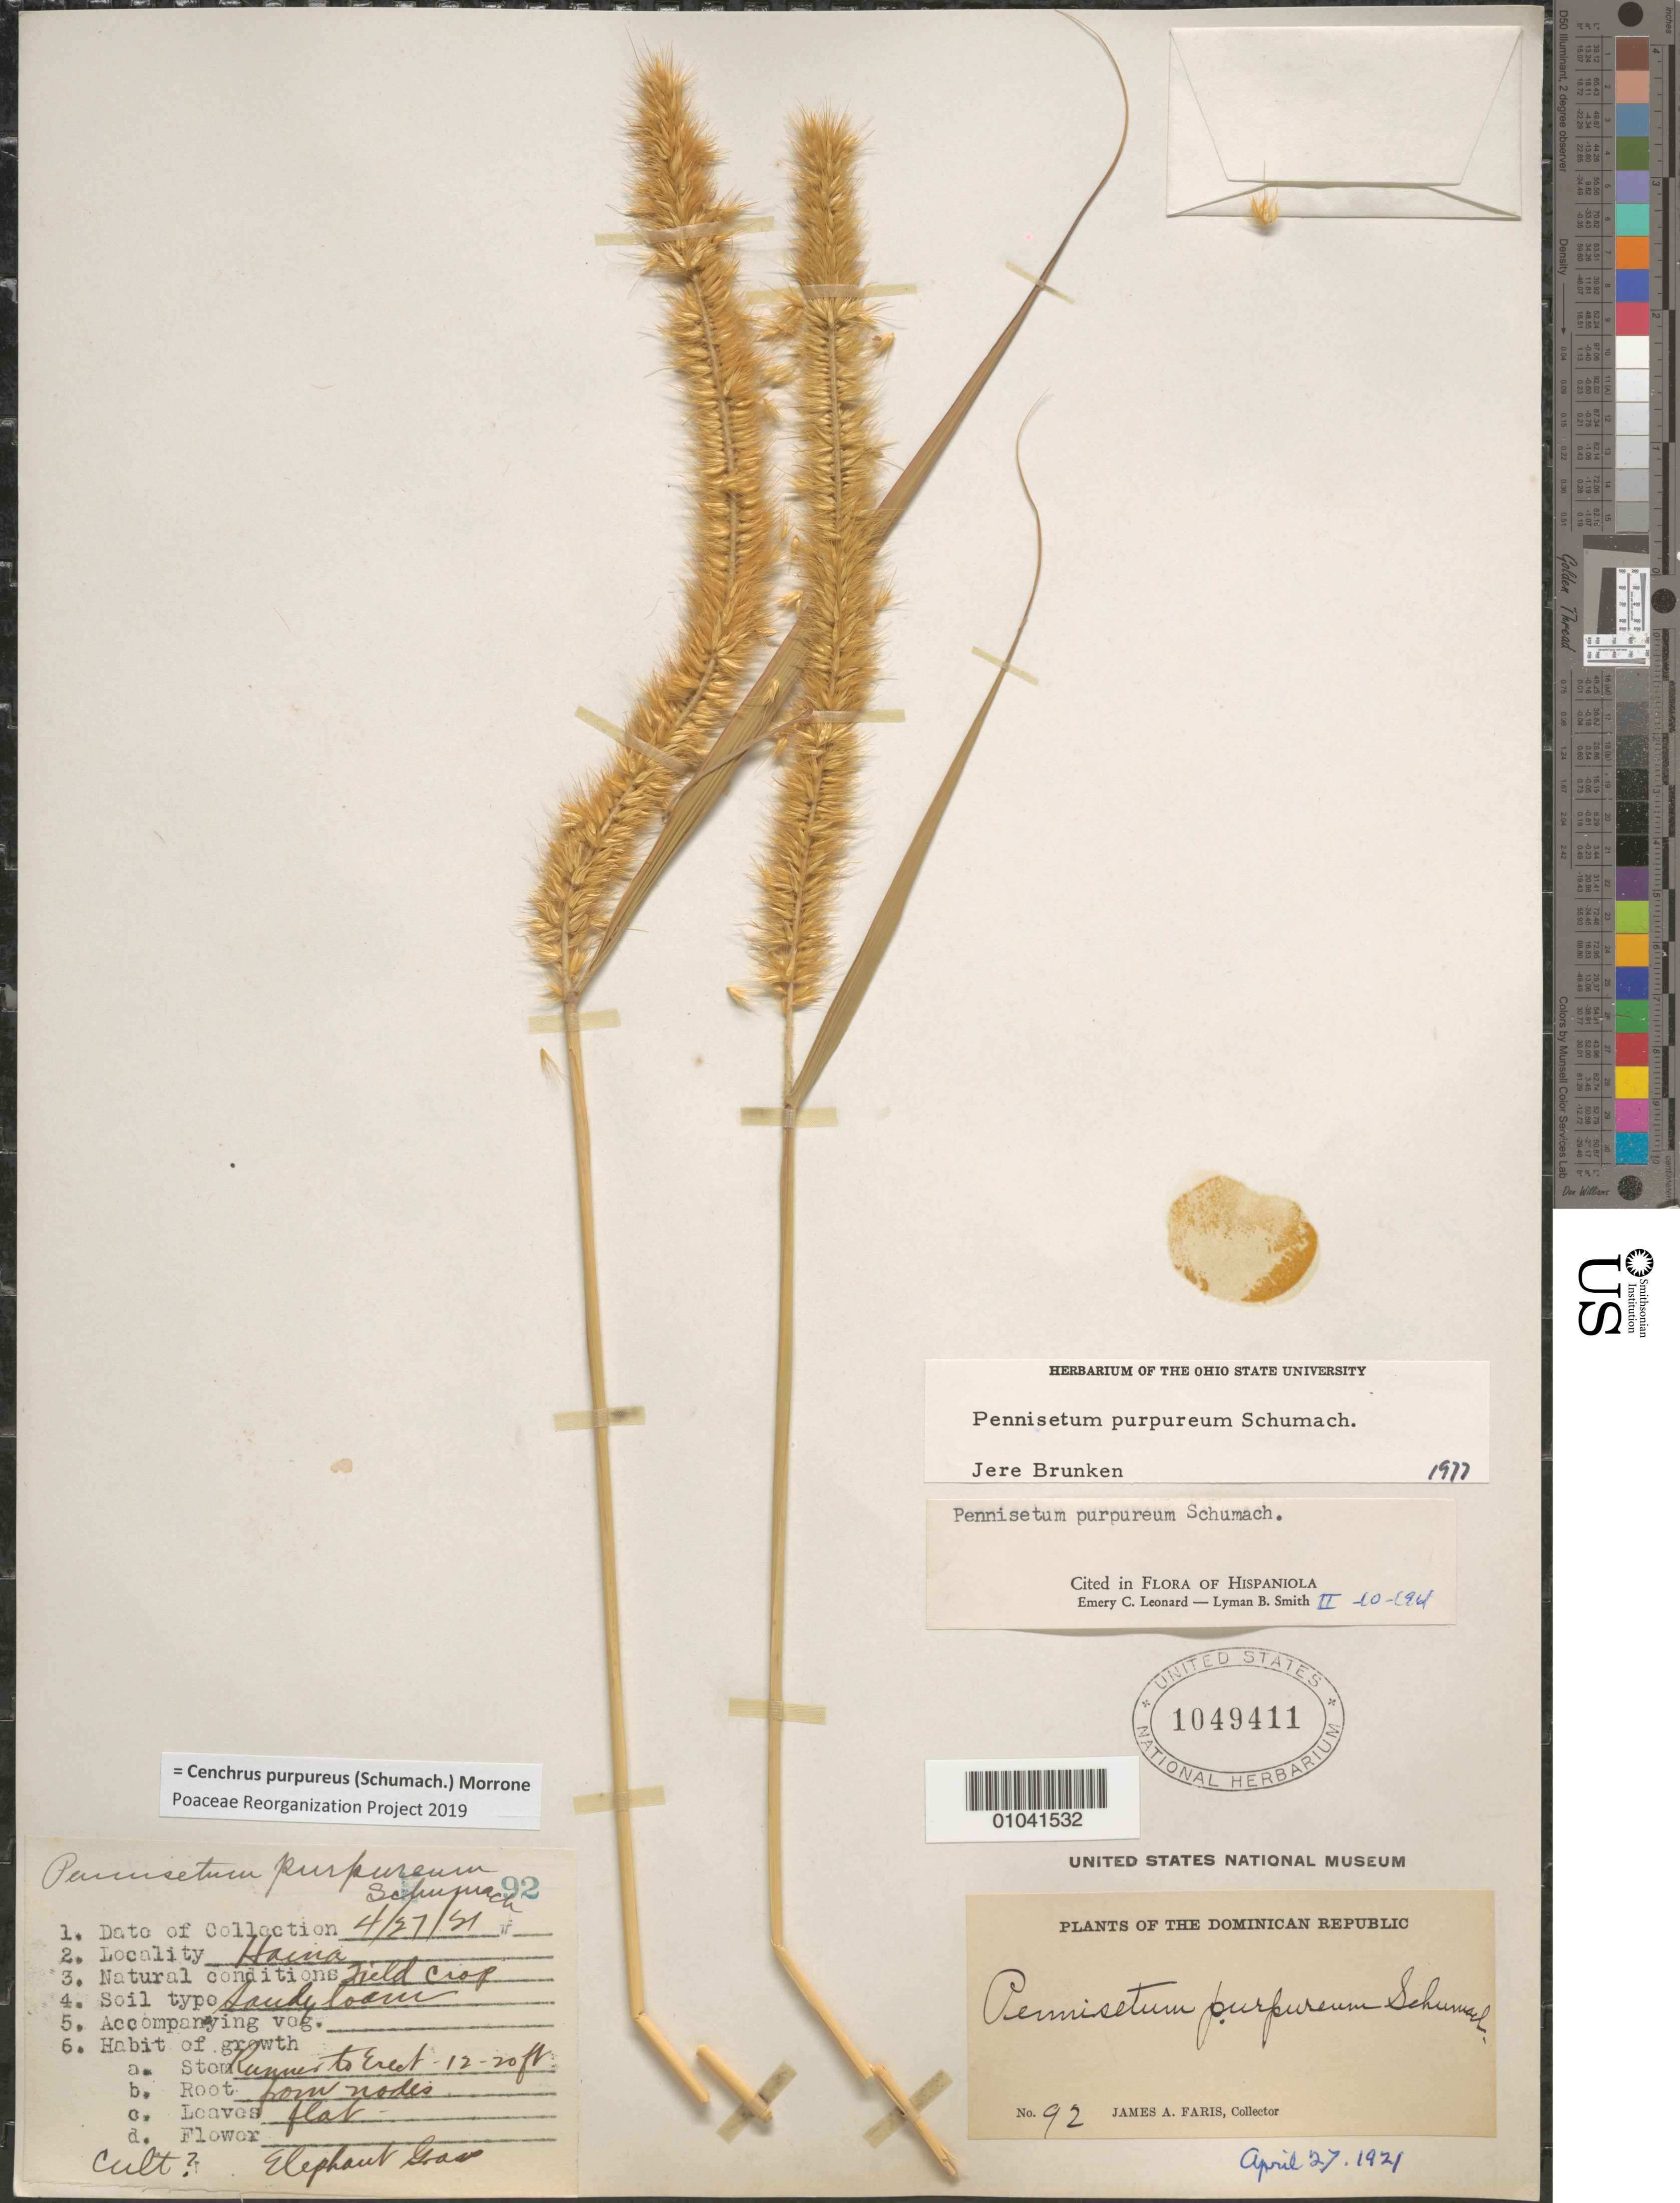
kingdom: Plantae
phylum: Tracheophyta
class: Liliopsida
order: Poales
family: Poaceae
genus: Cenchrus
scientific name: Cenchrus purpureus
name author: (Schumach.) Morrone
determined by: Poaceae Reorganization Project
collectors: J. Faris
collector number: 92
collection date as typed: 27 May 1921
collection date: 1921-05-27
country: Dominican Republic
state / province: San Cristóbal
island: Hispaniola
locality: Haina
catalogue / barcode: US 1049411